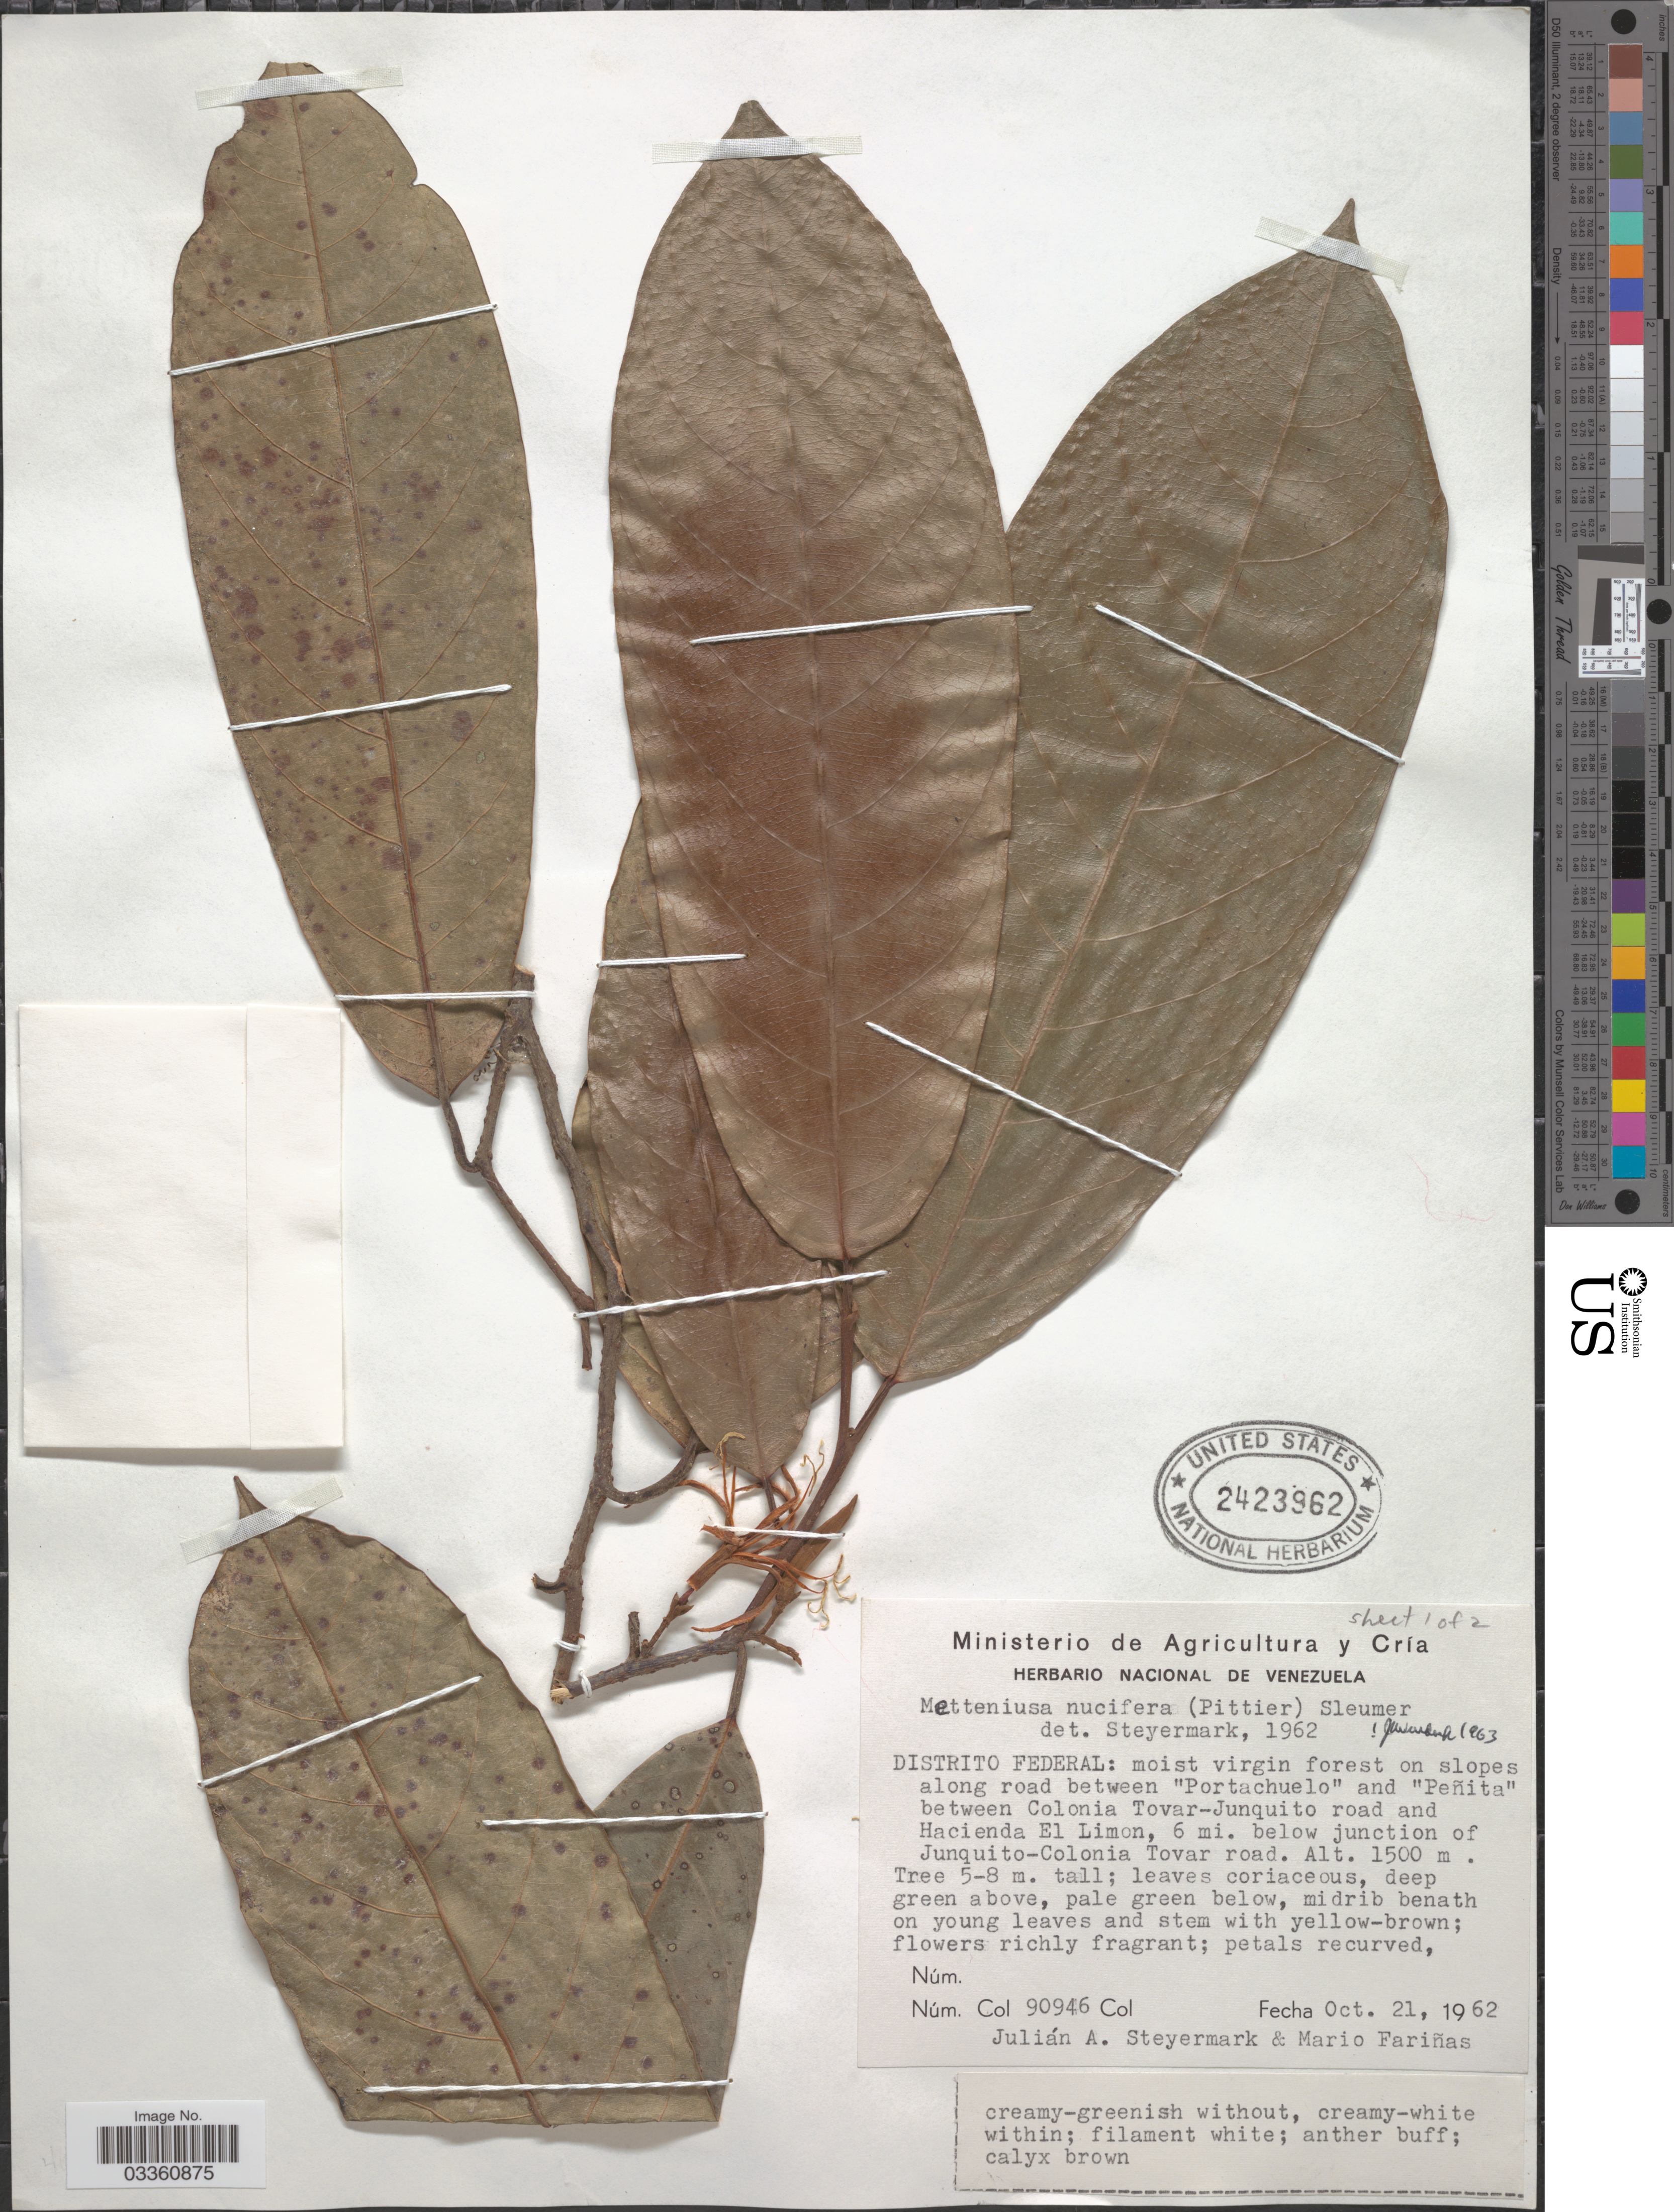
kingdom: Plantae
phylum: Tracheophyta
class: Magnoliopsida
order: Metteniusales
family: Metteniusaceae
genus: Metteniusa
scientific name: Metteniusa nucifera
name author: (Pittier) Sleumer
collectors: J. Steyermark & M. Fariñas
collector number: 90946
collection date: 1962-10-21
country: Venezuela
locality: Distrito Federal: moist virgin forest on slopes along road between "Portachuelo" and "Peñita" between Colonia Tovar-Junquito road and Hacienda El Limon, 6 mi. below junction of Junquito-Colonia Tovar road.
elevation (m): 1500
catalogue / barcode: US 2423962